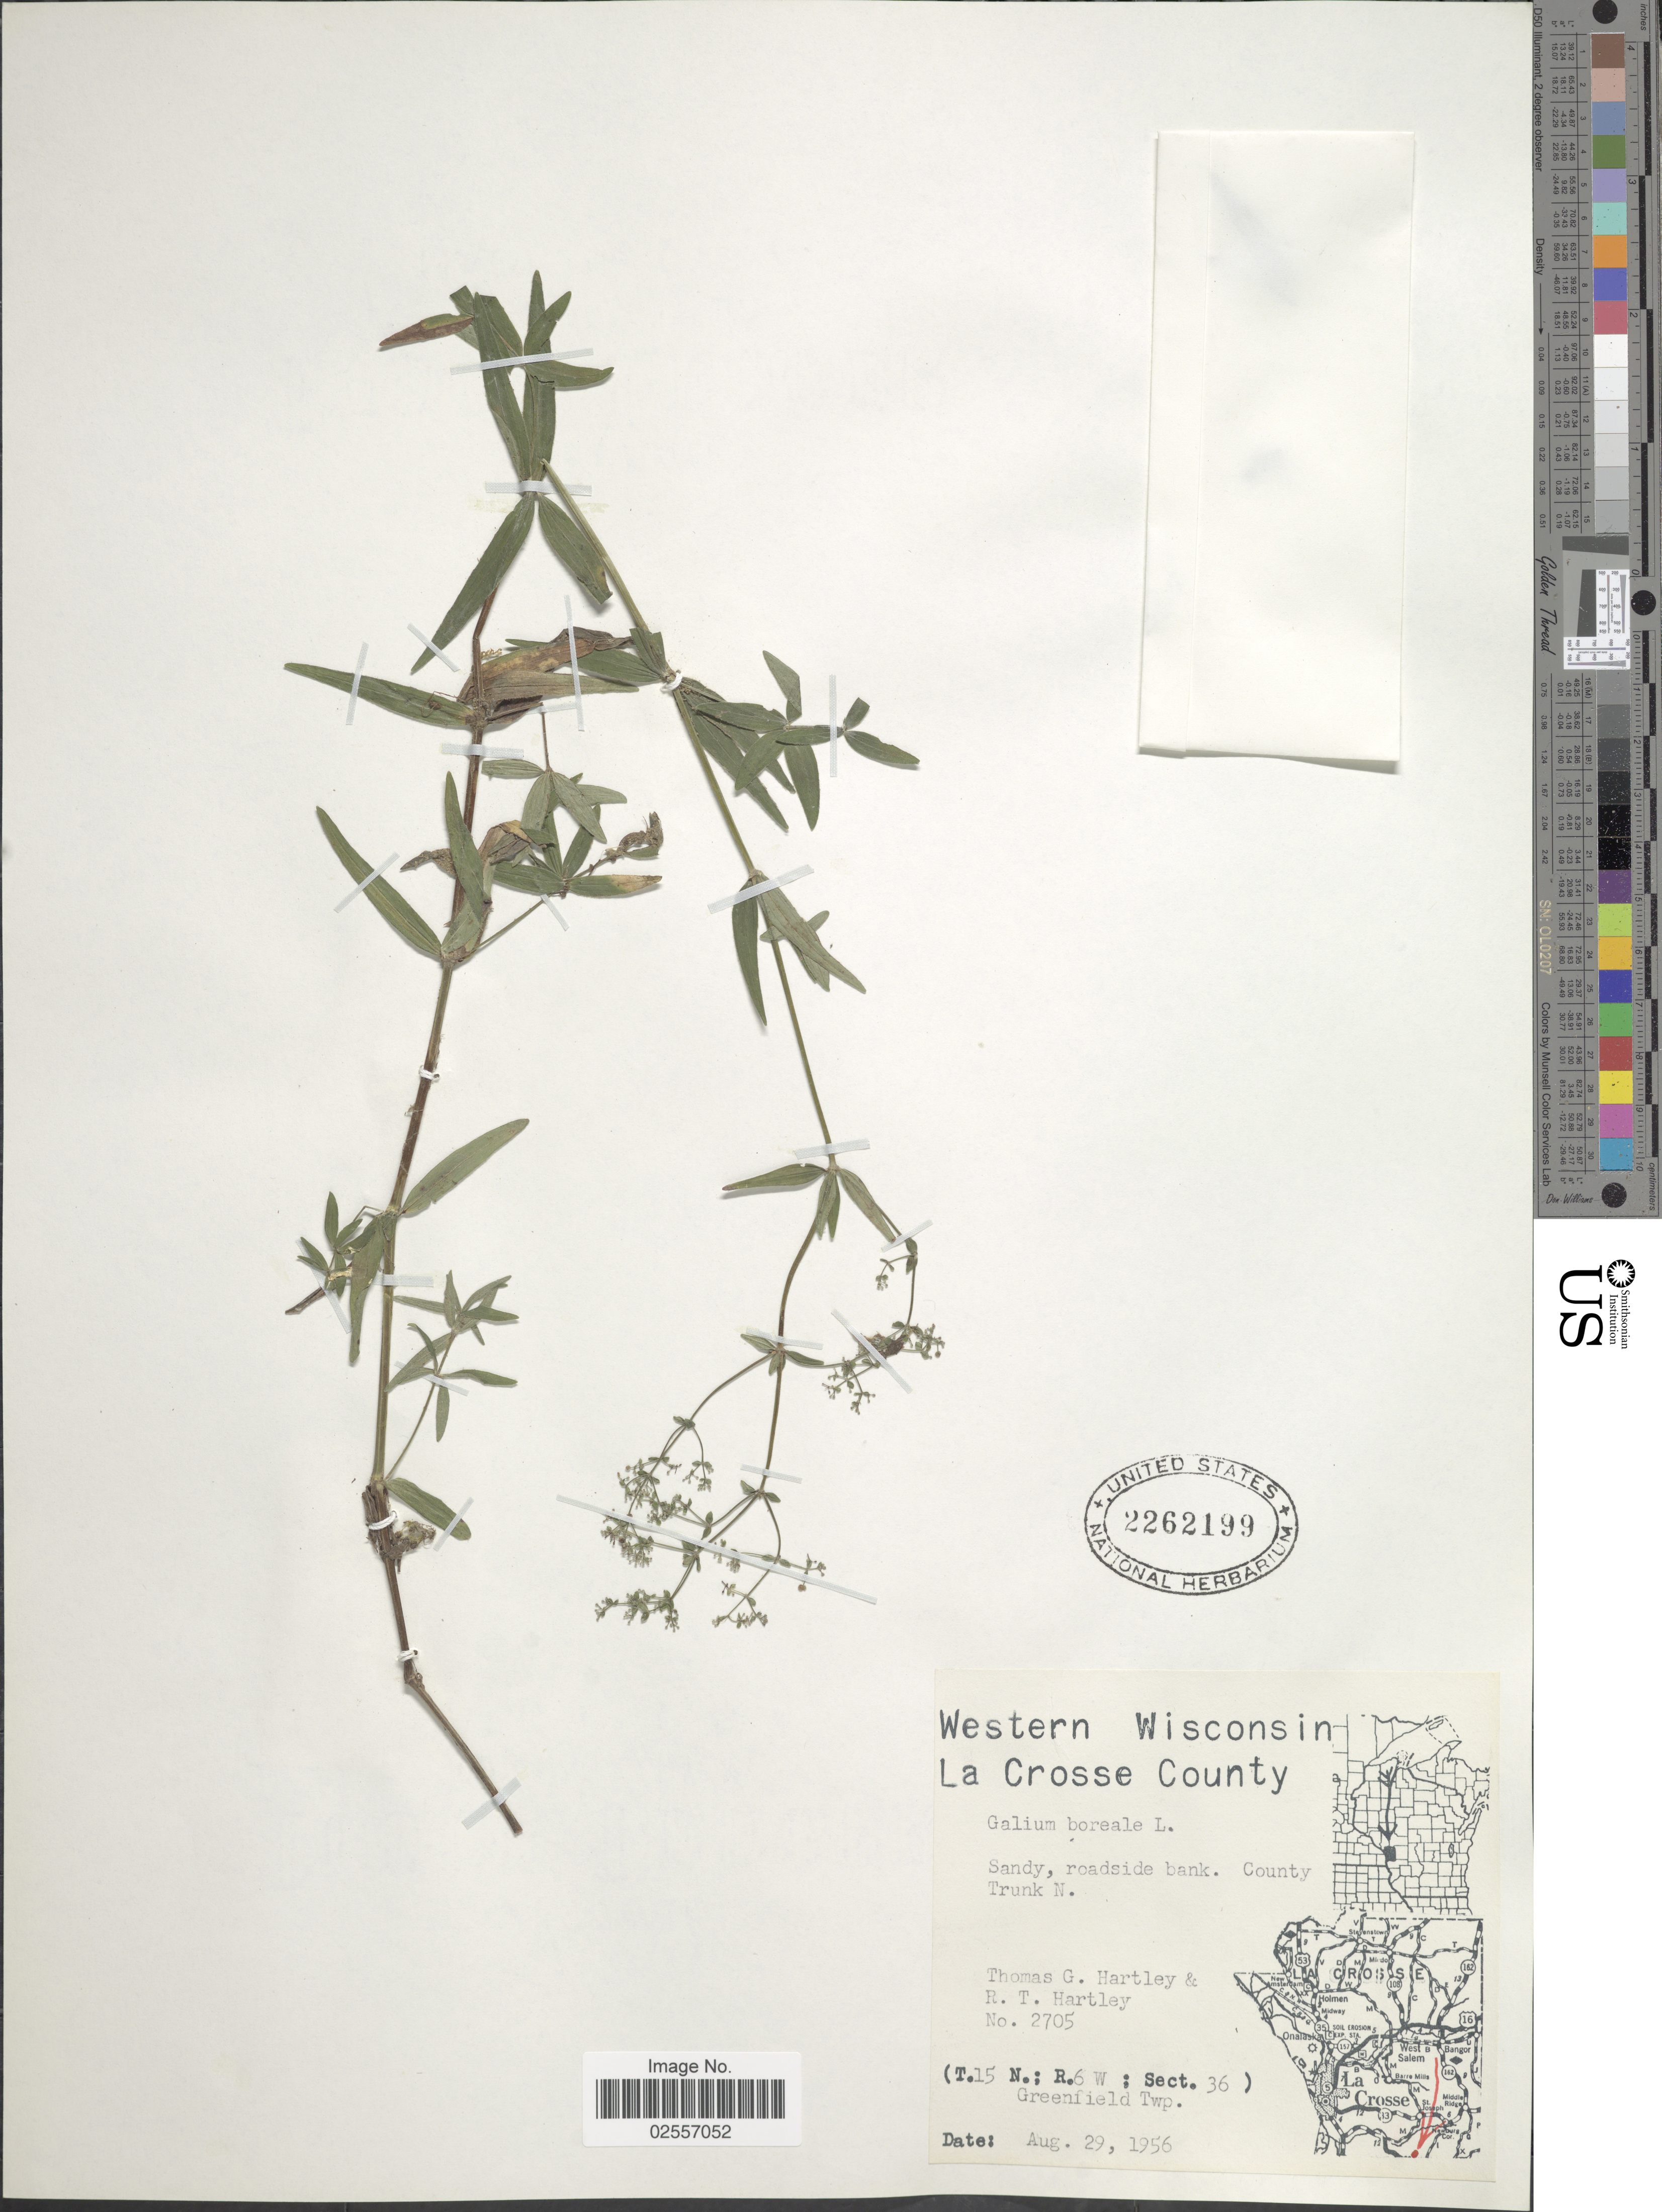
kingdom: Plantae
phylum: Tracheophyta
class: Magnoliopsida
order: Gentianales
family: Rubiaceae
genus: Galium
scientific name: Galium boreale L.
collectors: T. G. Hartley & R. T. Hartley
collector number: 2705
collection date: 1956-08-29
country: United States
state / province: Wisconsin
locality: Western Wisconsin. La Crosse County. (T.15N.; R.6W; Sect. 36) Greenfield Twp.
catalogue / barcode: US 2262199